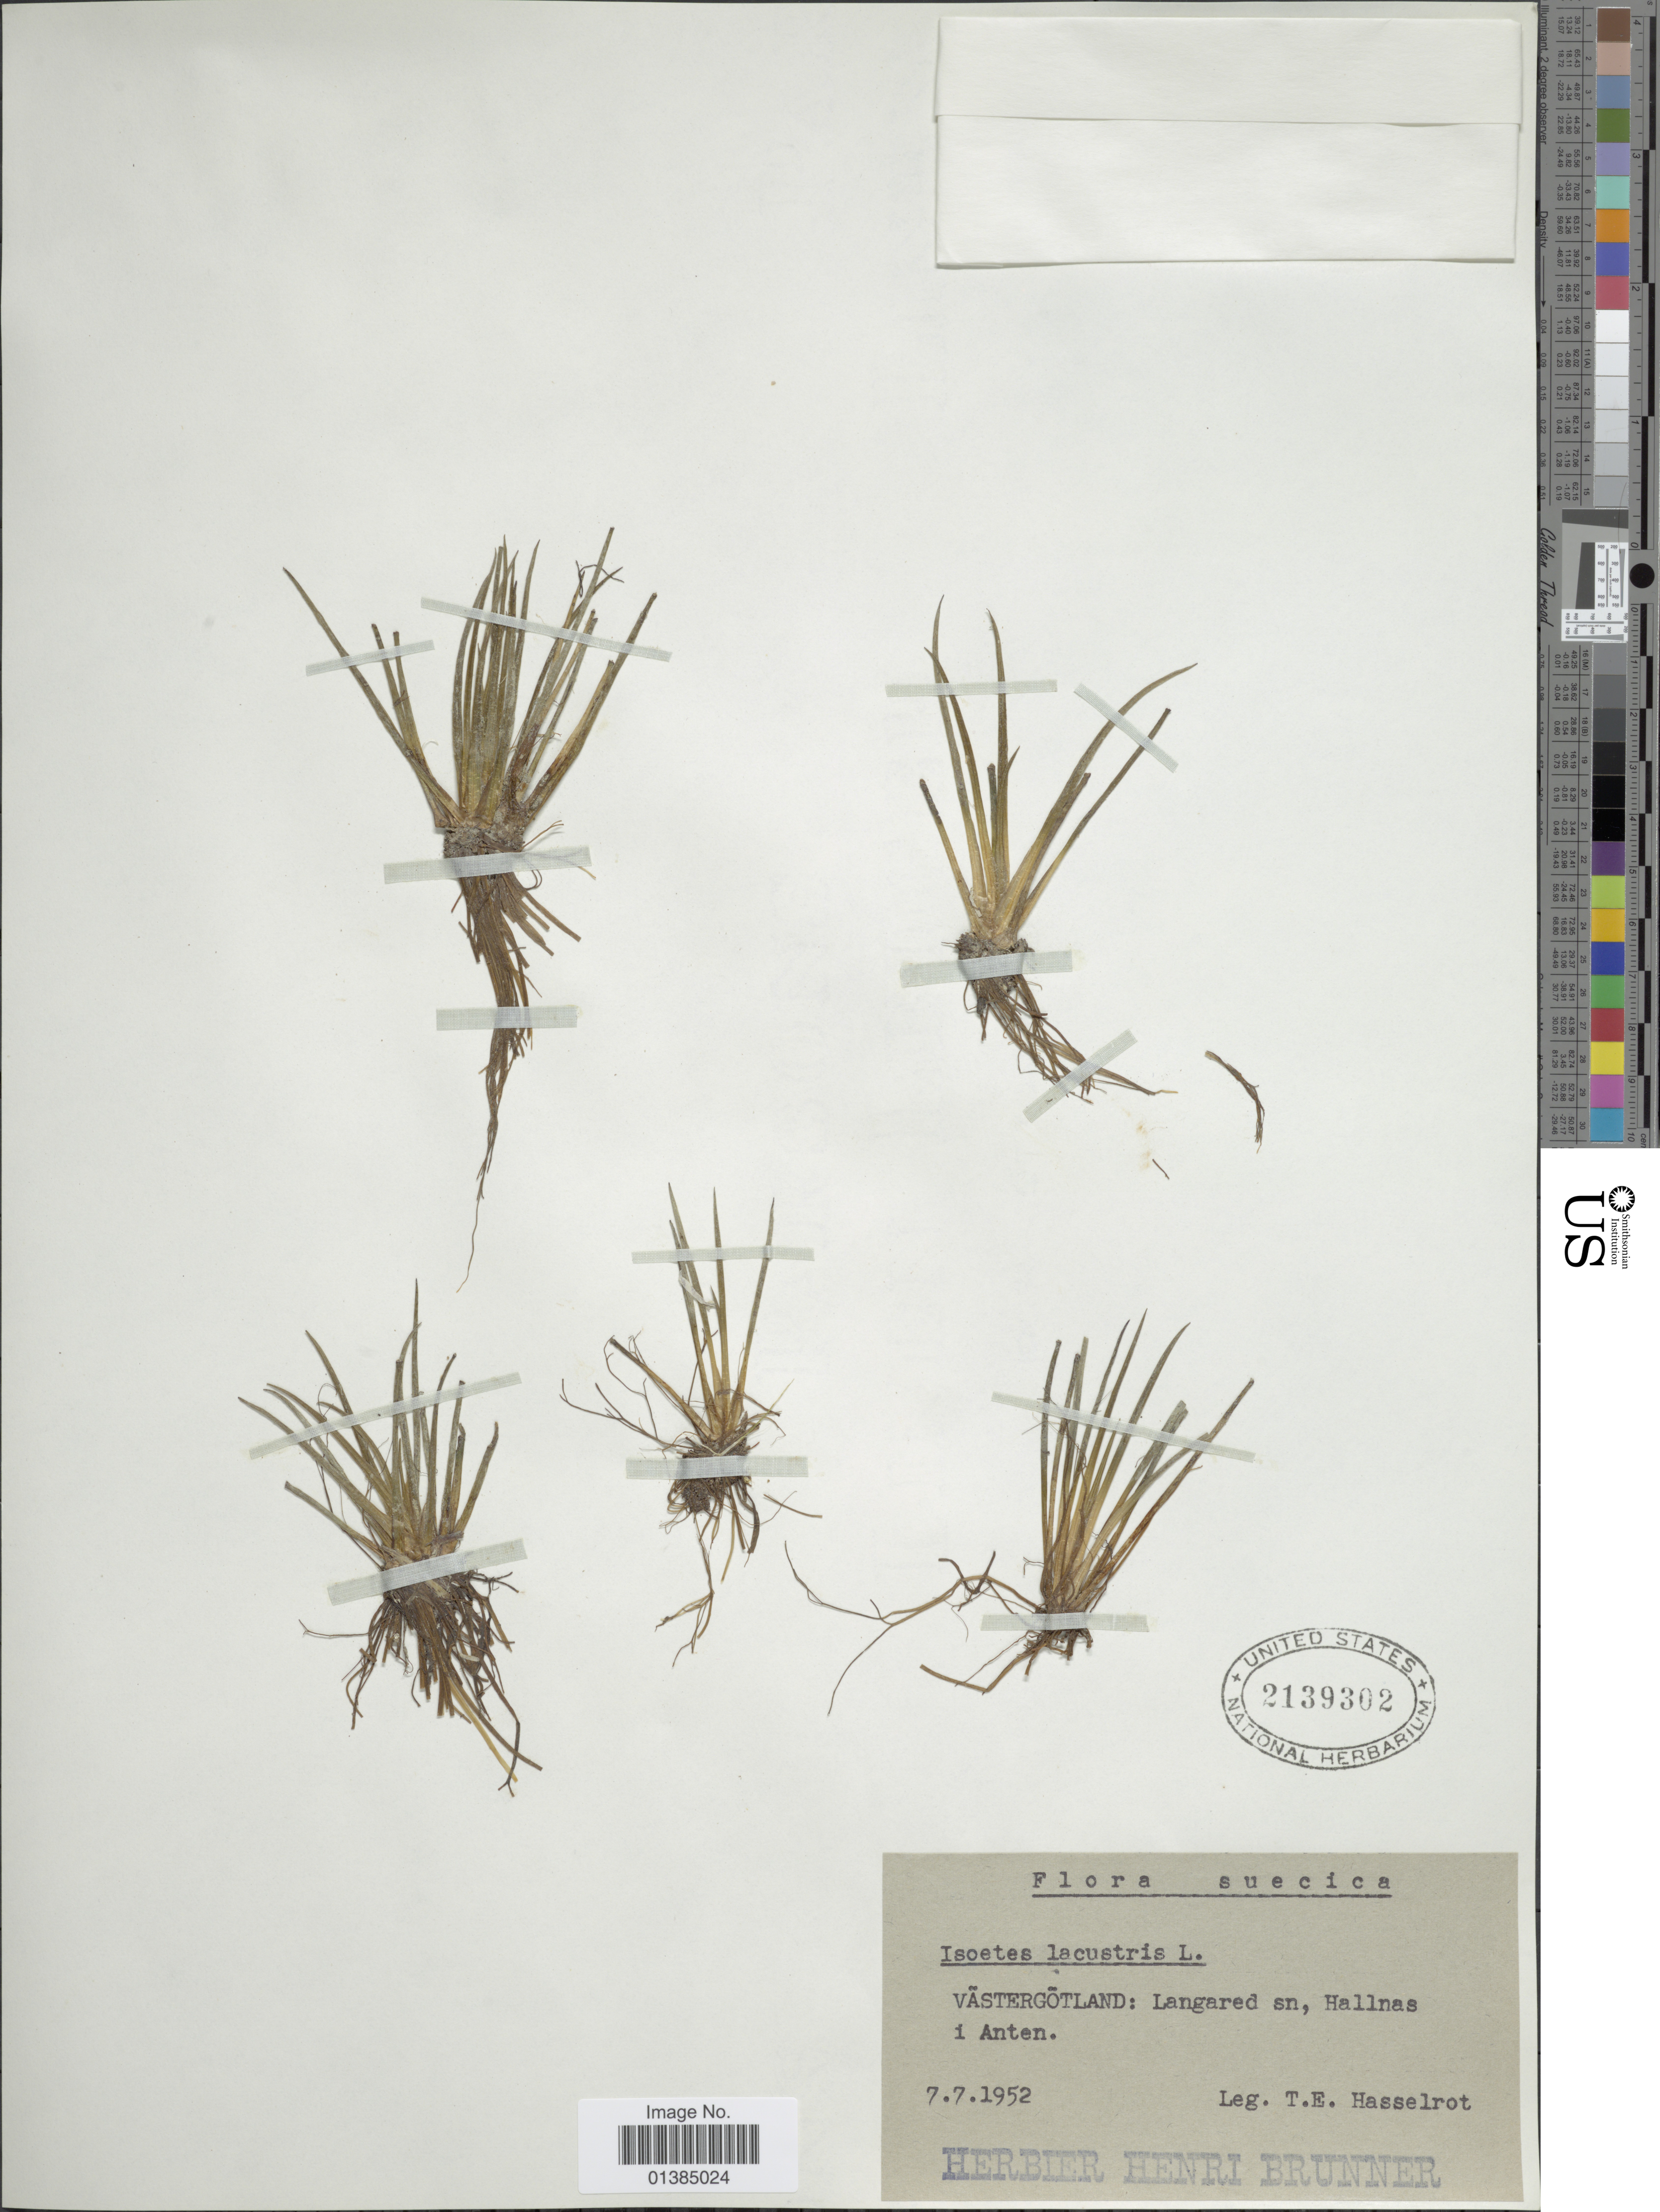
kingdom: Plantae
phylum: Tracheophyta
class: Lycopodiopsida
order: Isoetales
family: Isoetaceae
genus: Isoetes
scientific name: Isoetes lacustris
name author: L.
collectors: T. Hasselrot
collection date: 1952-07-07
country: Sweden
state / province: Västra Götaland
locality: Suecica. Västergötland: Langared sn, Hallnas i Anten.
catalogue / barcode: US 2139302